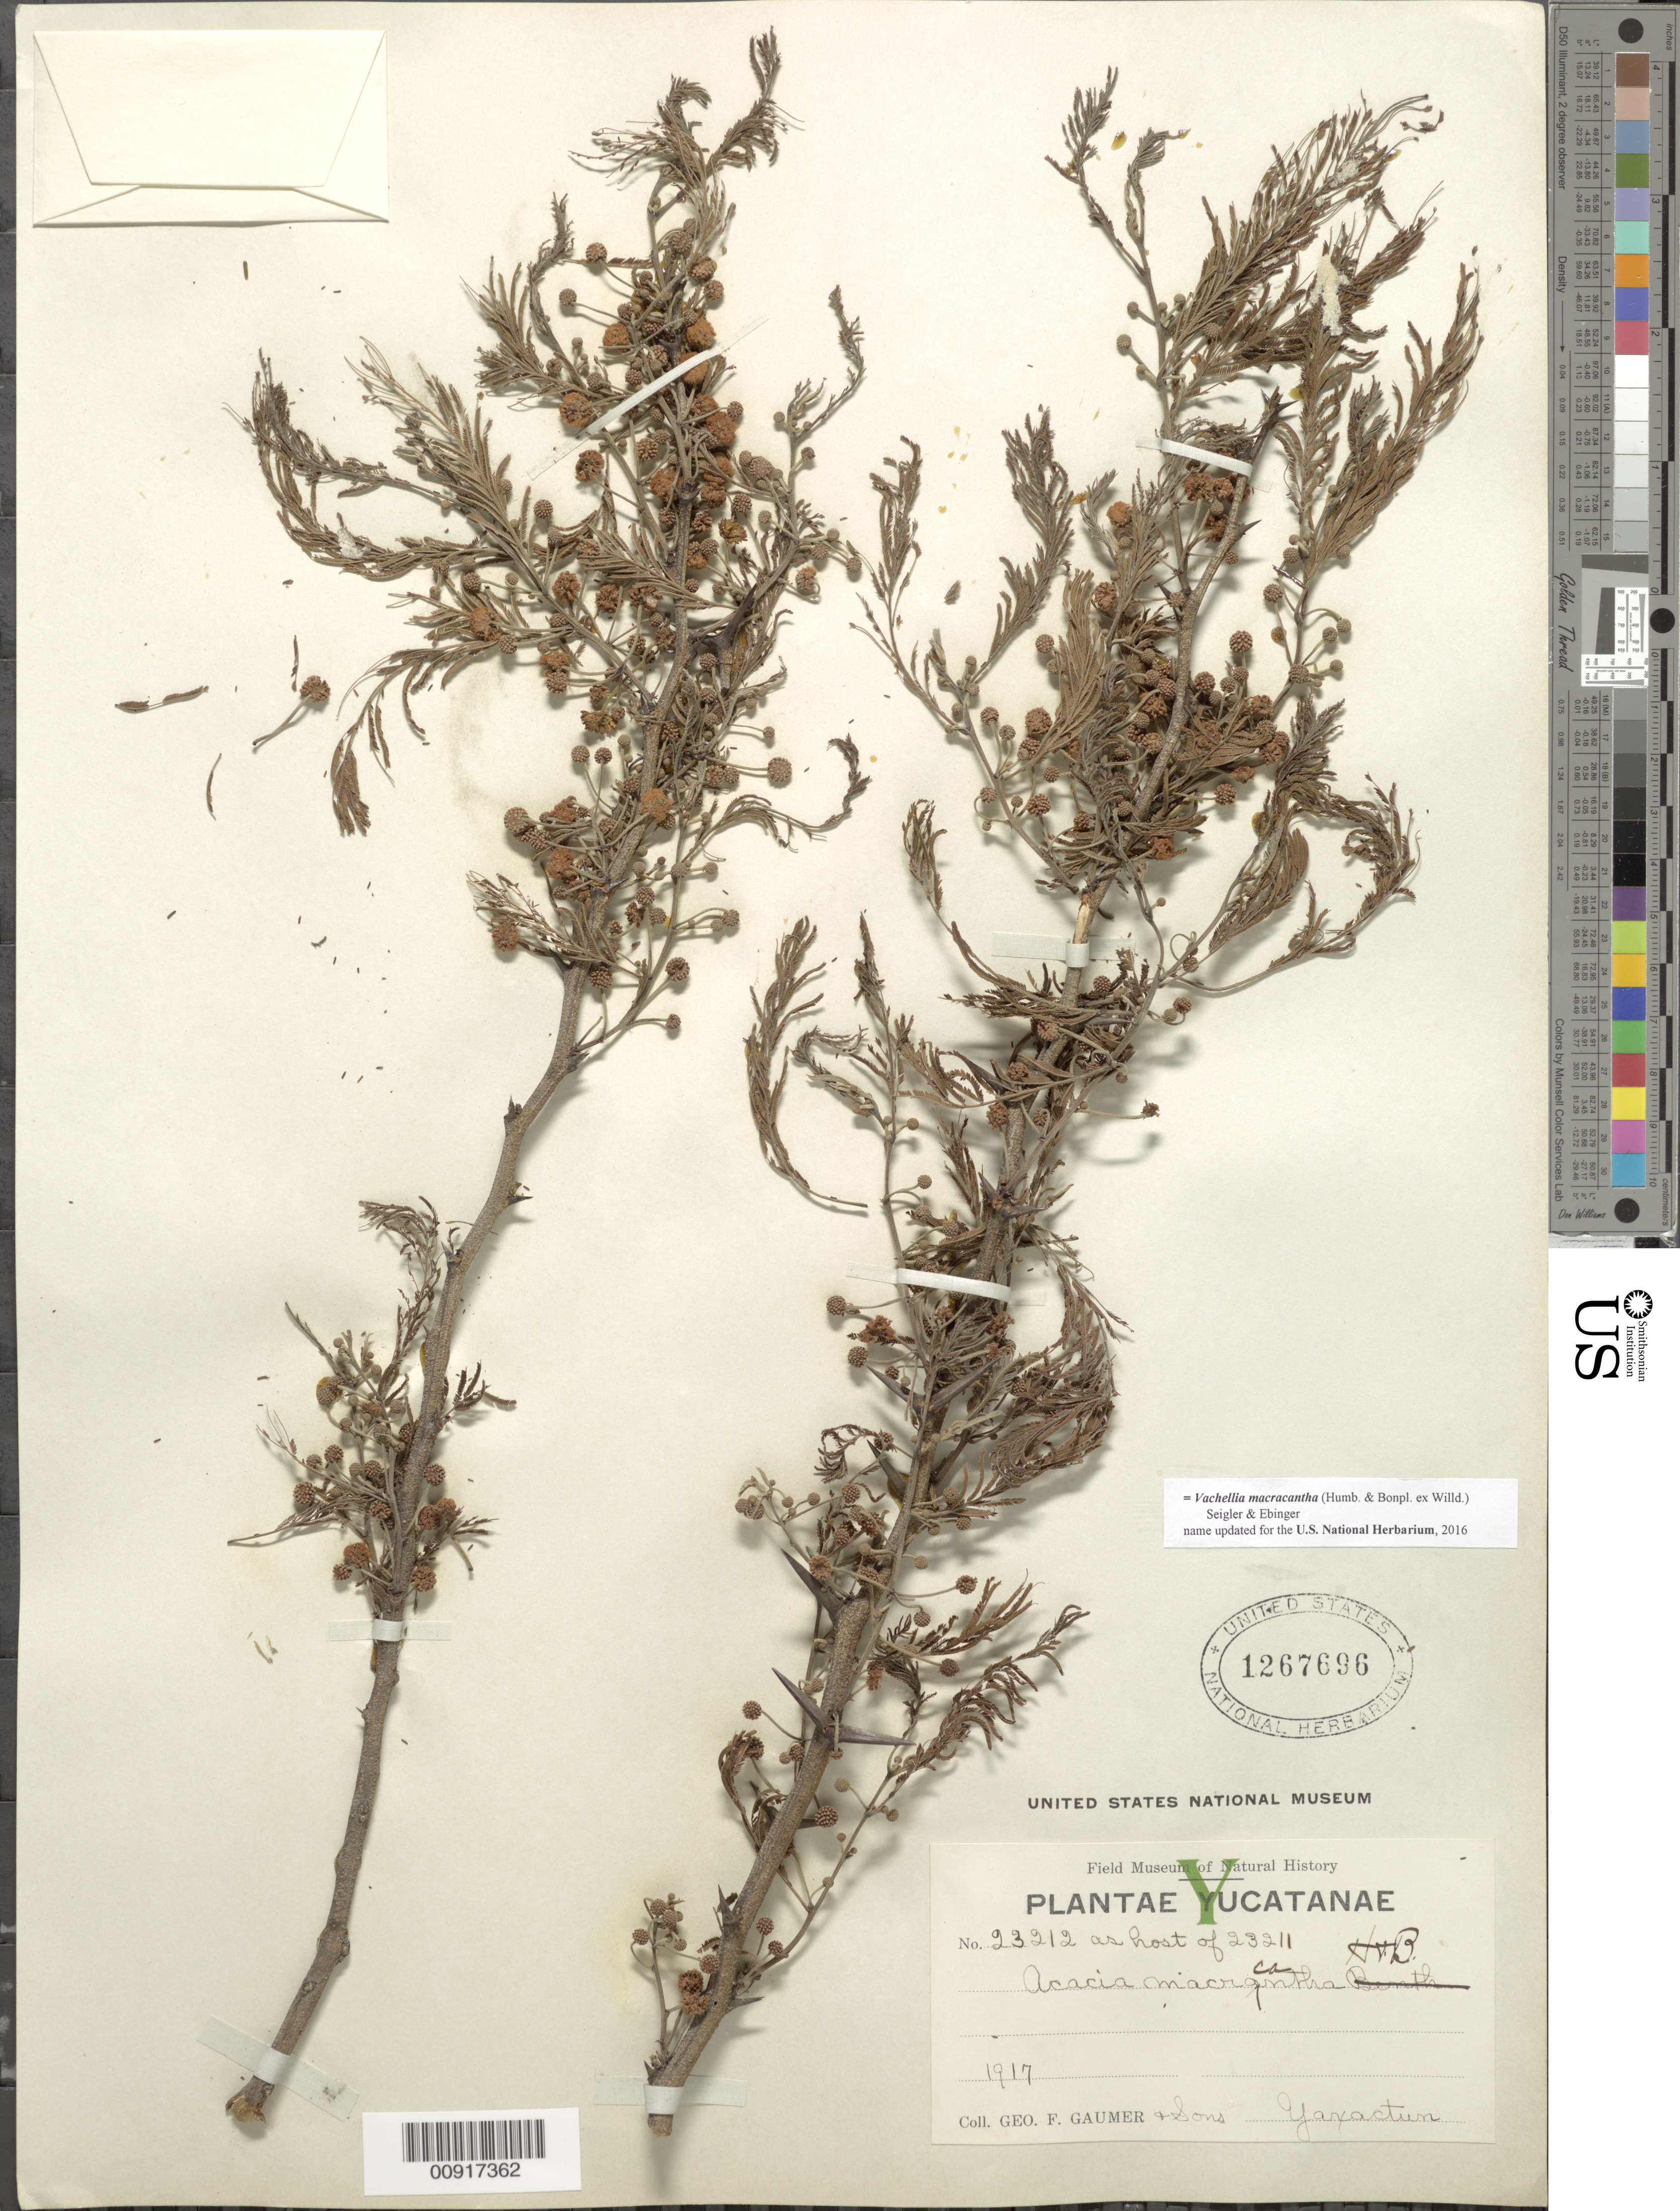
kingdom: Plantae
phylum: Tracheophyta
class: Magnoliopsida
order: Fabales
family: Fabaceae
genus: Vachellia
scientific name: Vachellia macracantha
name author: (Humb. & Bonpl. ex Willd.) Seigler & Ebinger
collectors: G. F. Gaumer & et al.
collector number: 23212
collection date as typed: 1917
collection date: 1917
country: Mexico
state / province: Yucatán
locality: Yaxactun, Yucatán.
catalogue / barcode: US 1267696